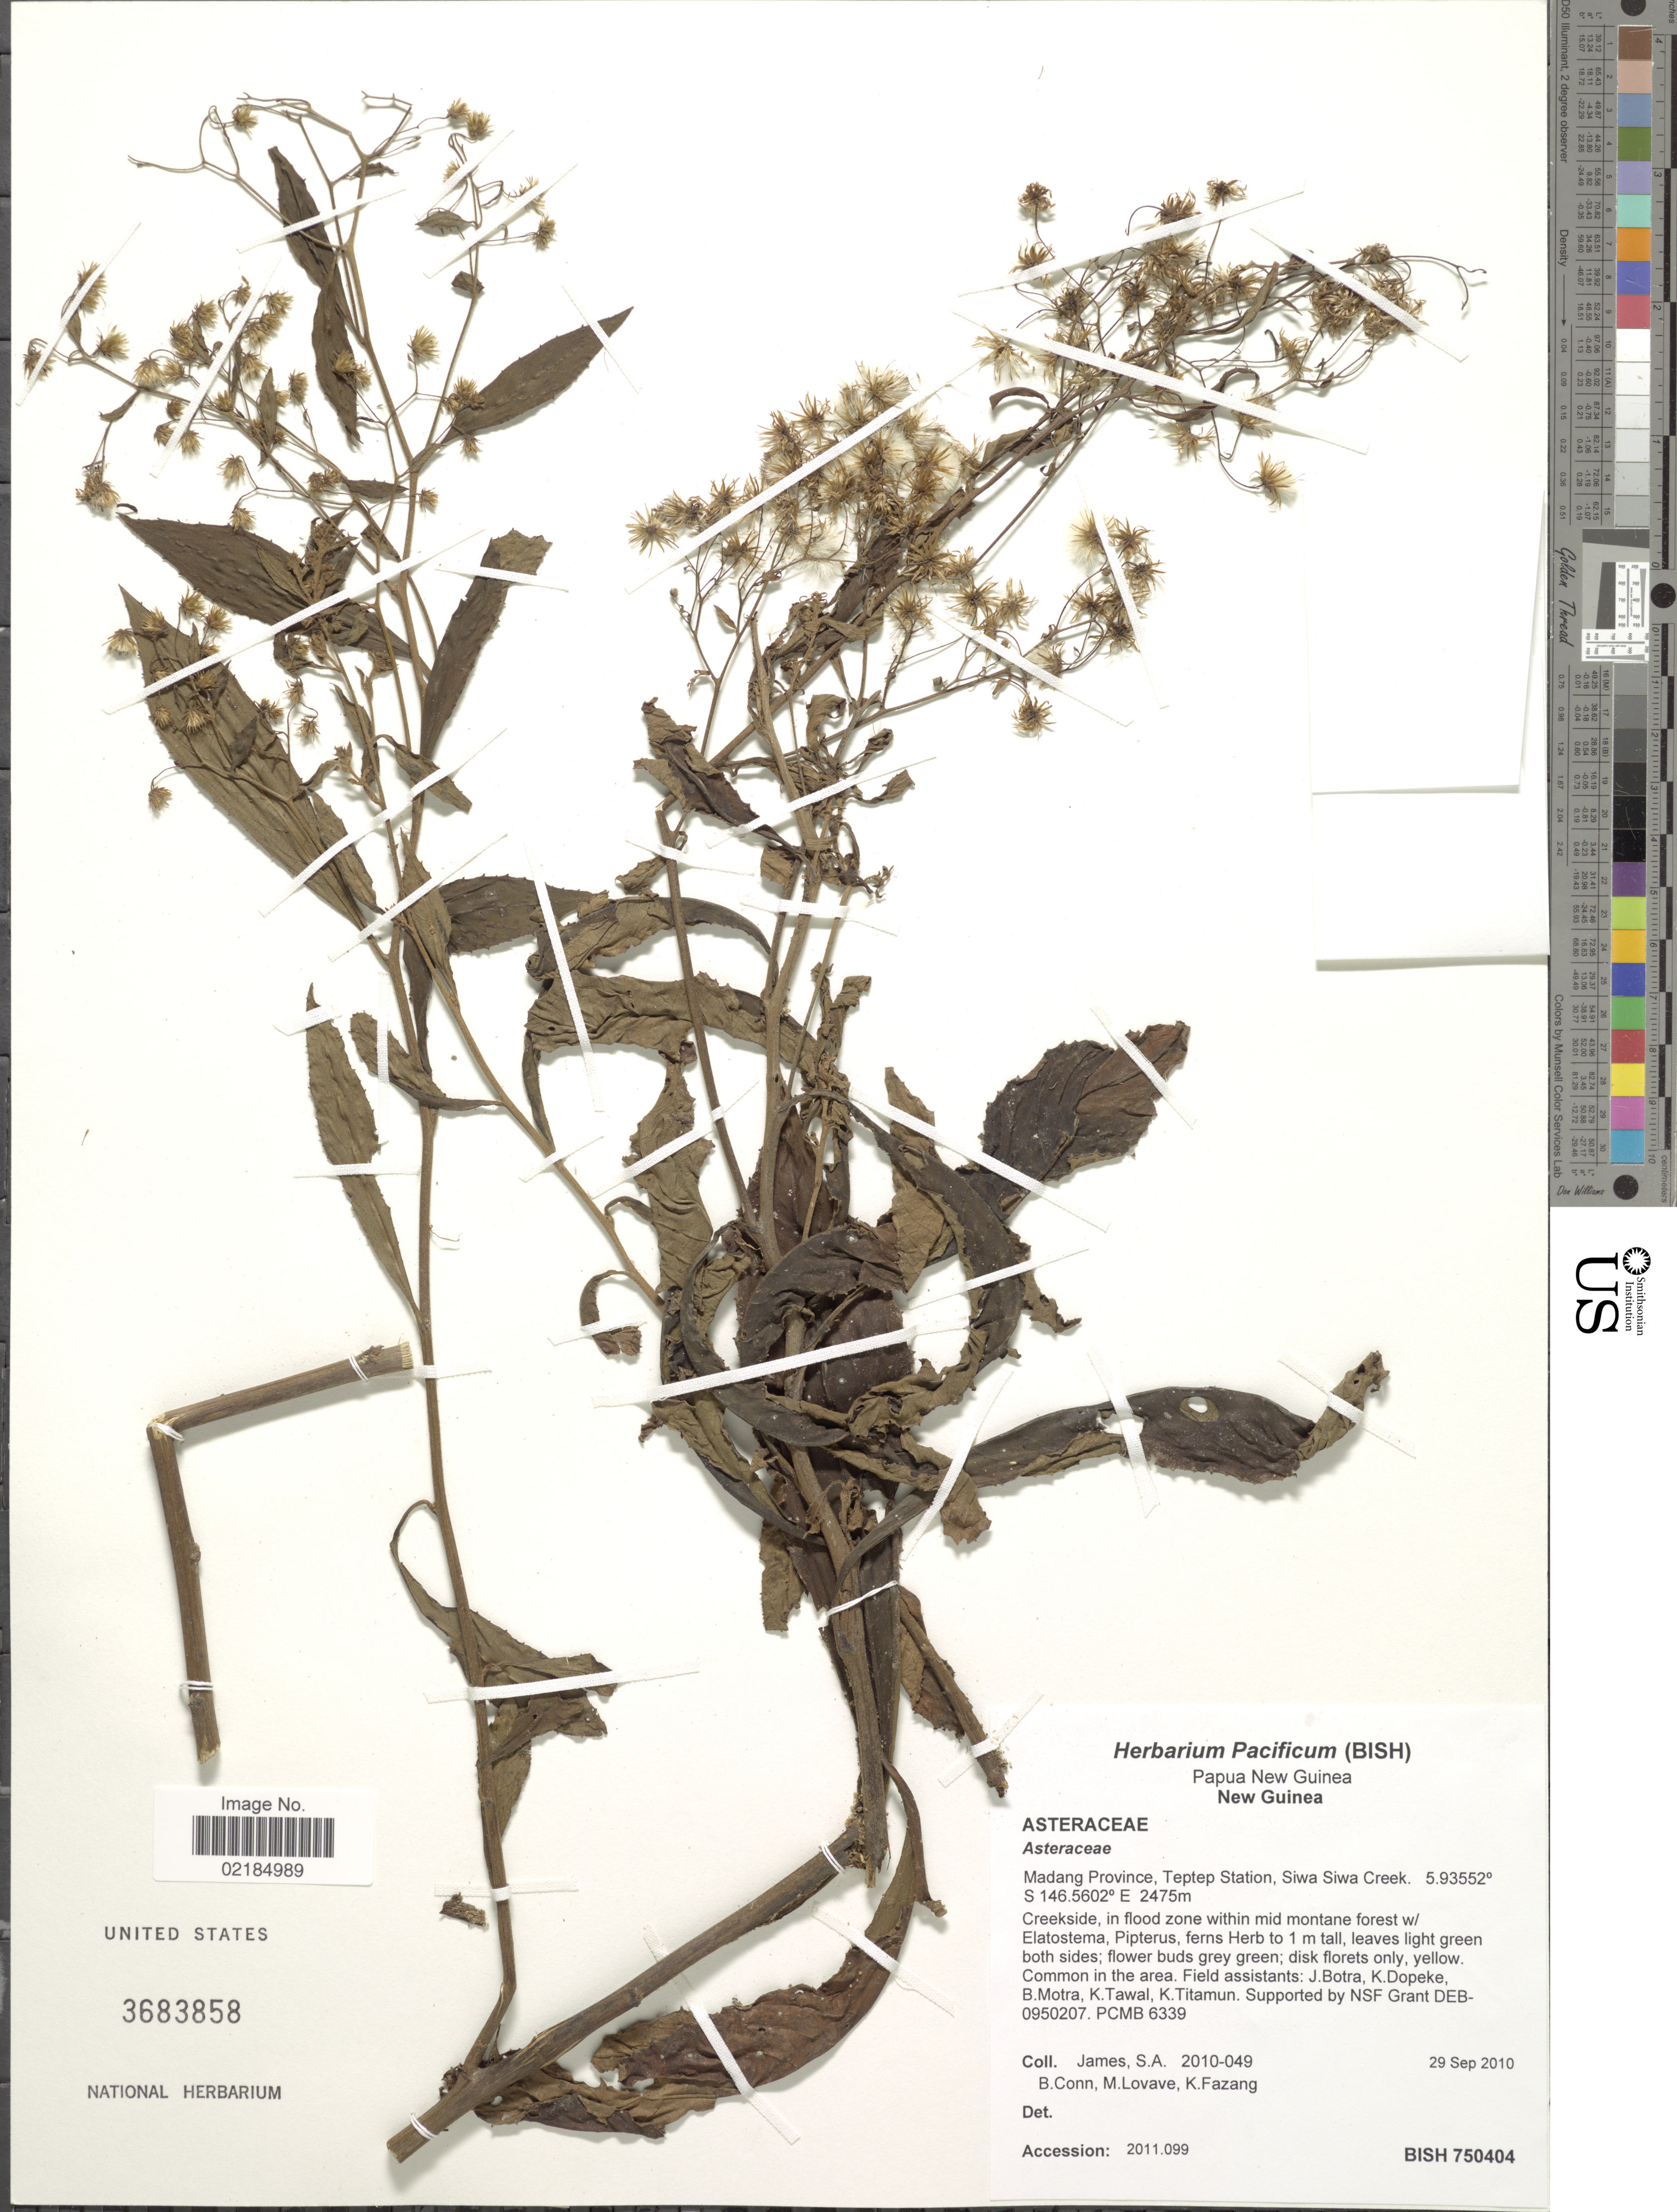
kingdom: Plantae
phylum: Tracheophyta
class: Magnoliopsida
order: Asterales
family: Asteraceae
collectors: S. James, B. Conn, M. Lovave & K. Fazang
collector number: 2010-049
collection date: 2010-09-29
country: Papua New Guinea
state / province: Madang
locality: Madang Province, Teptep Station, Siwa Siwa Creek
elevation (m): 2475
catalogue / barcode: US 3683858